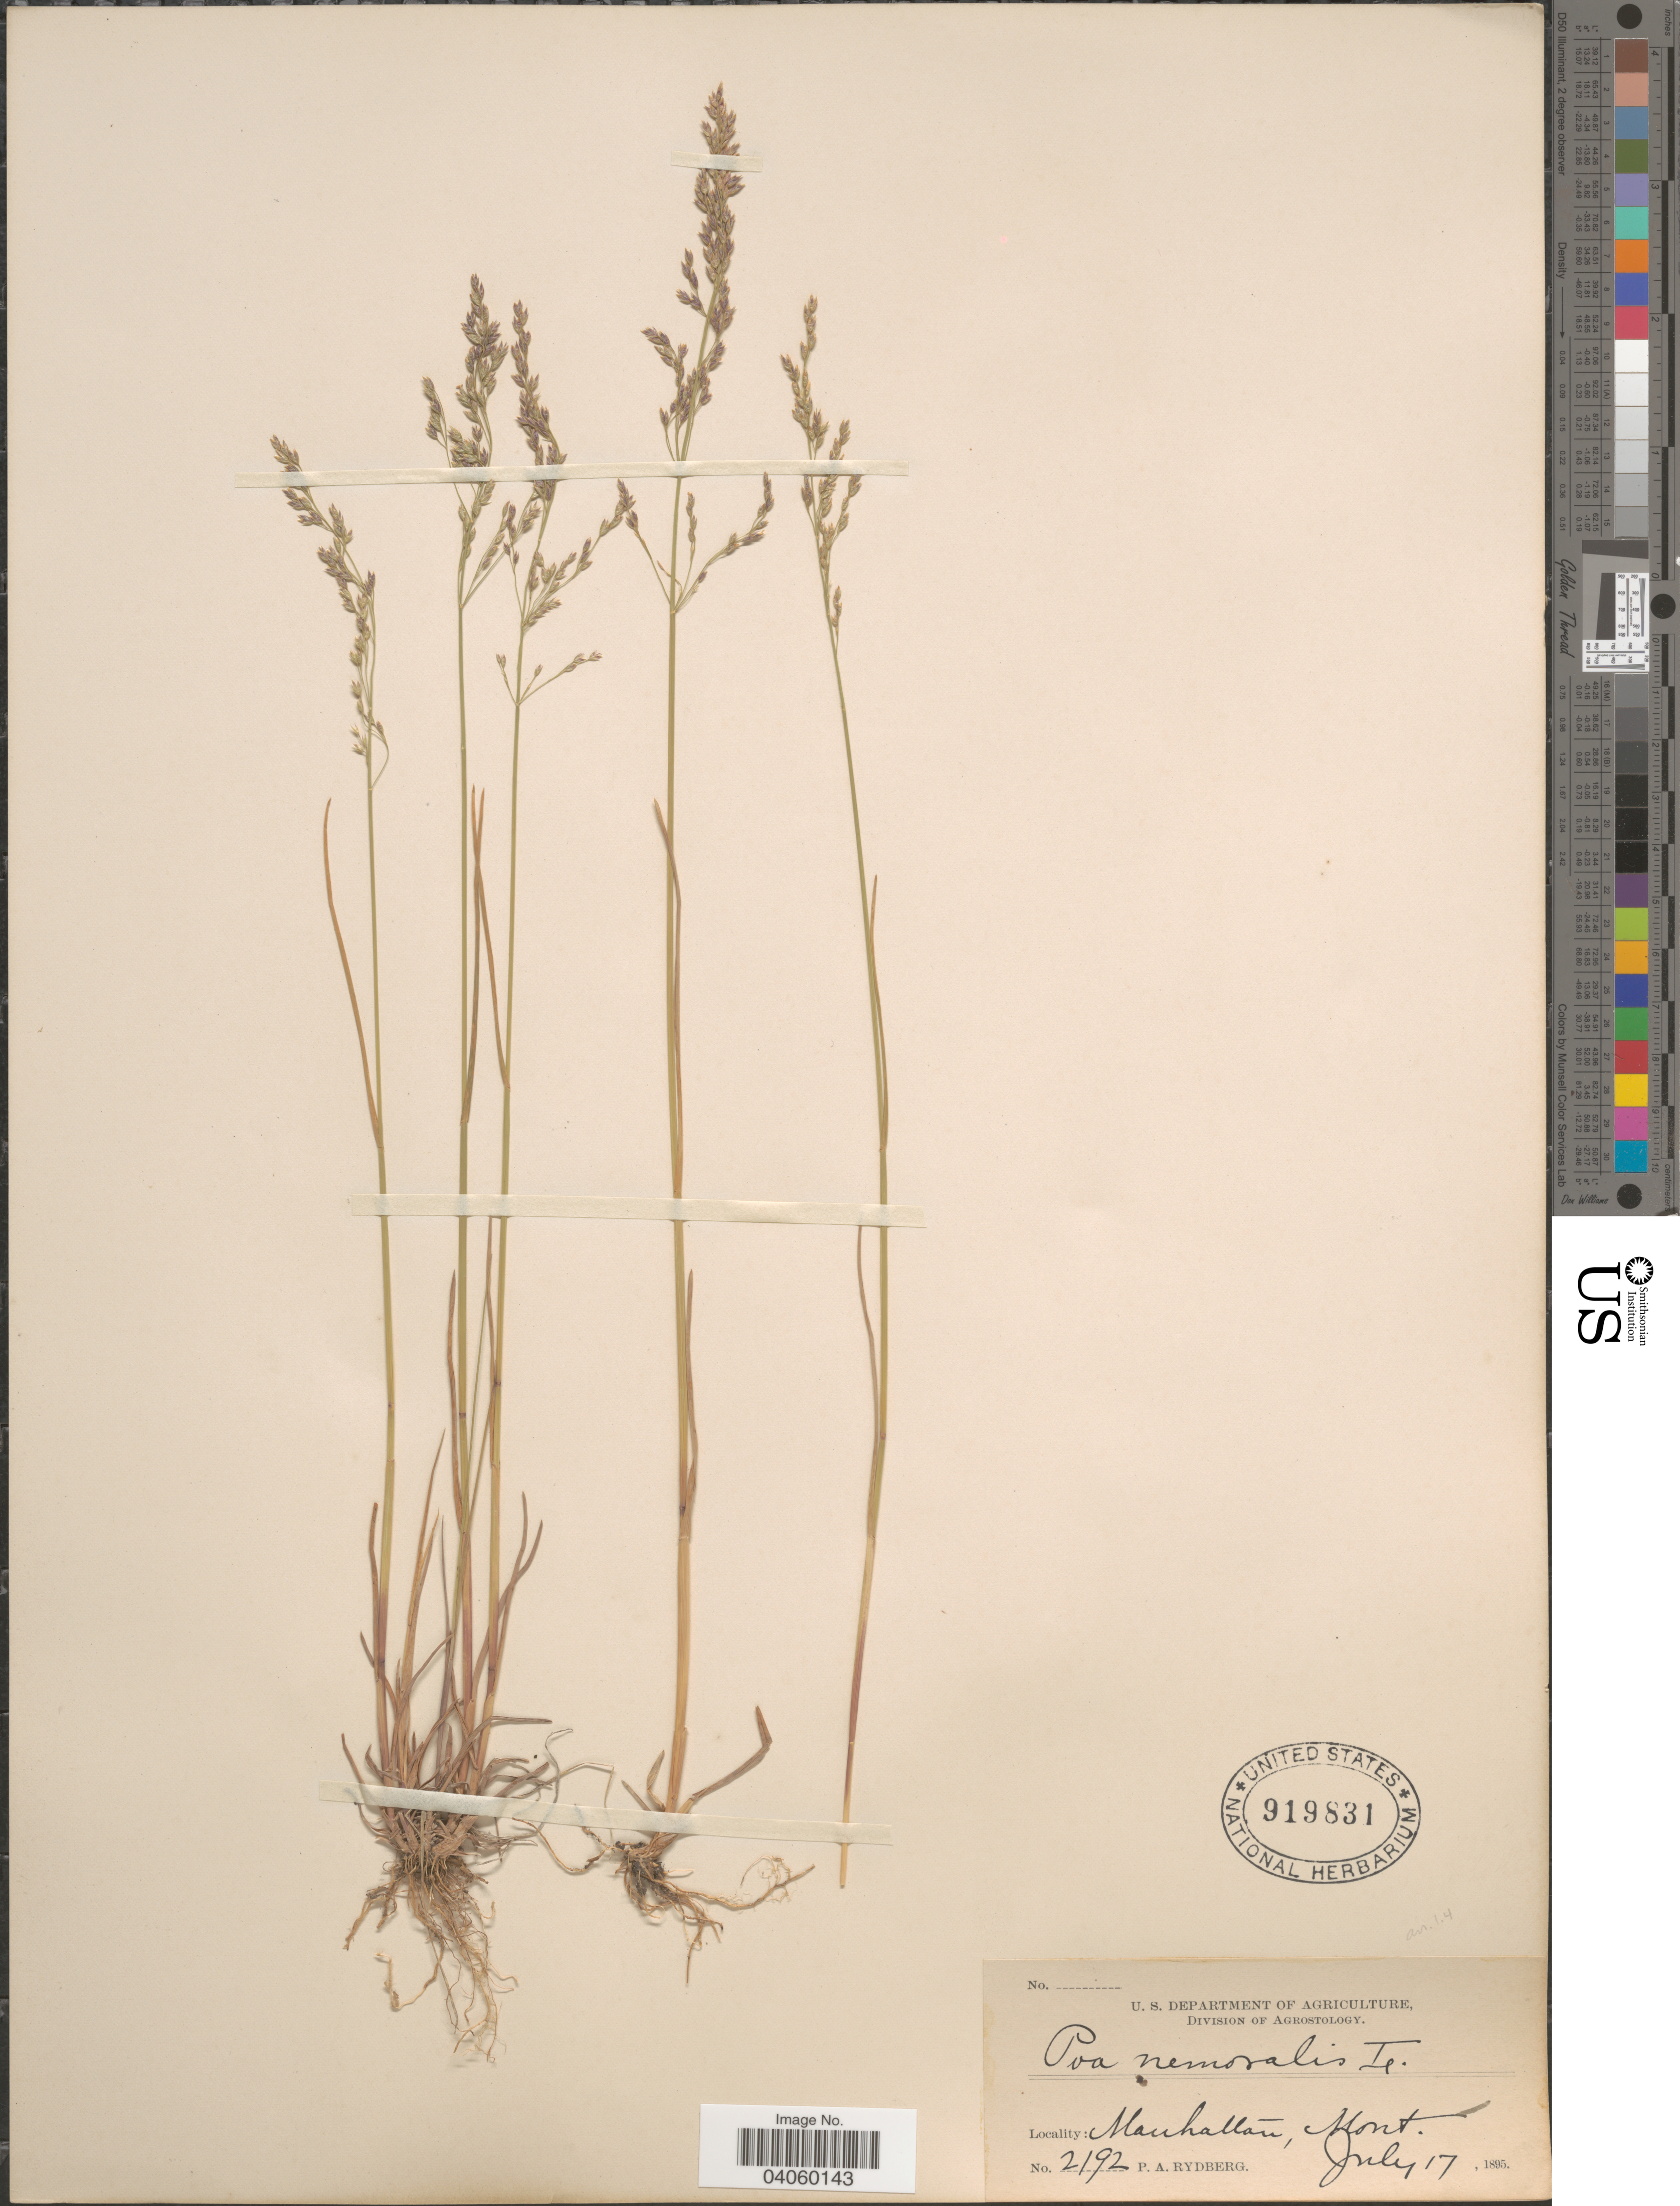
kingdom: Plantae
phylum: Tracheophyta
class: Liliopsida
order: Poales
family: Poaceae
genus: Poa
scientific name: Poa interior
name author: Rydb.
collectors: P. A. Rydberg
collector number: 2192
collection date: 1895-07-17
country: United States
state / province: Montana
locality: Manhattan.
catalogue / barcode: US 919831